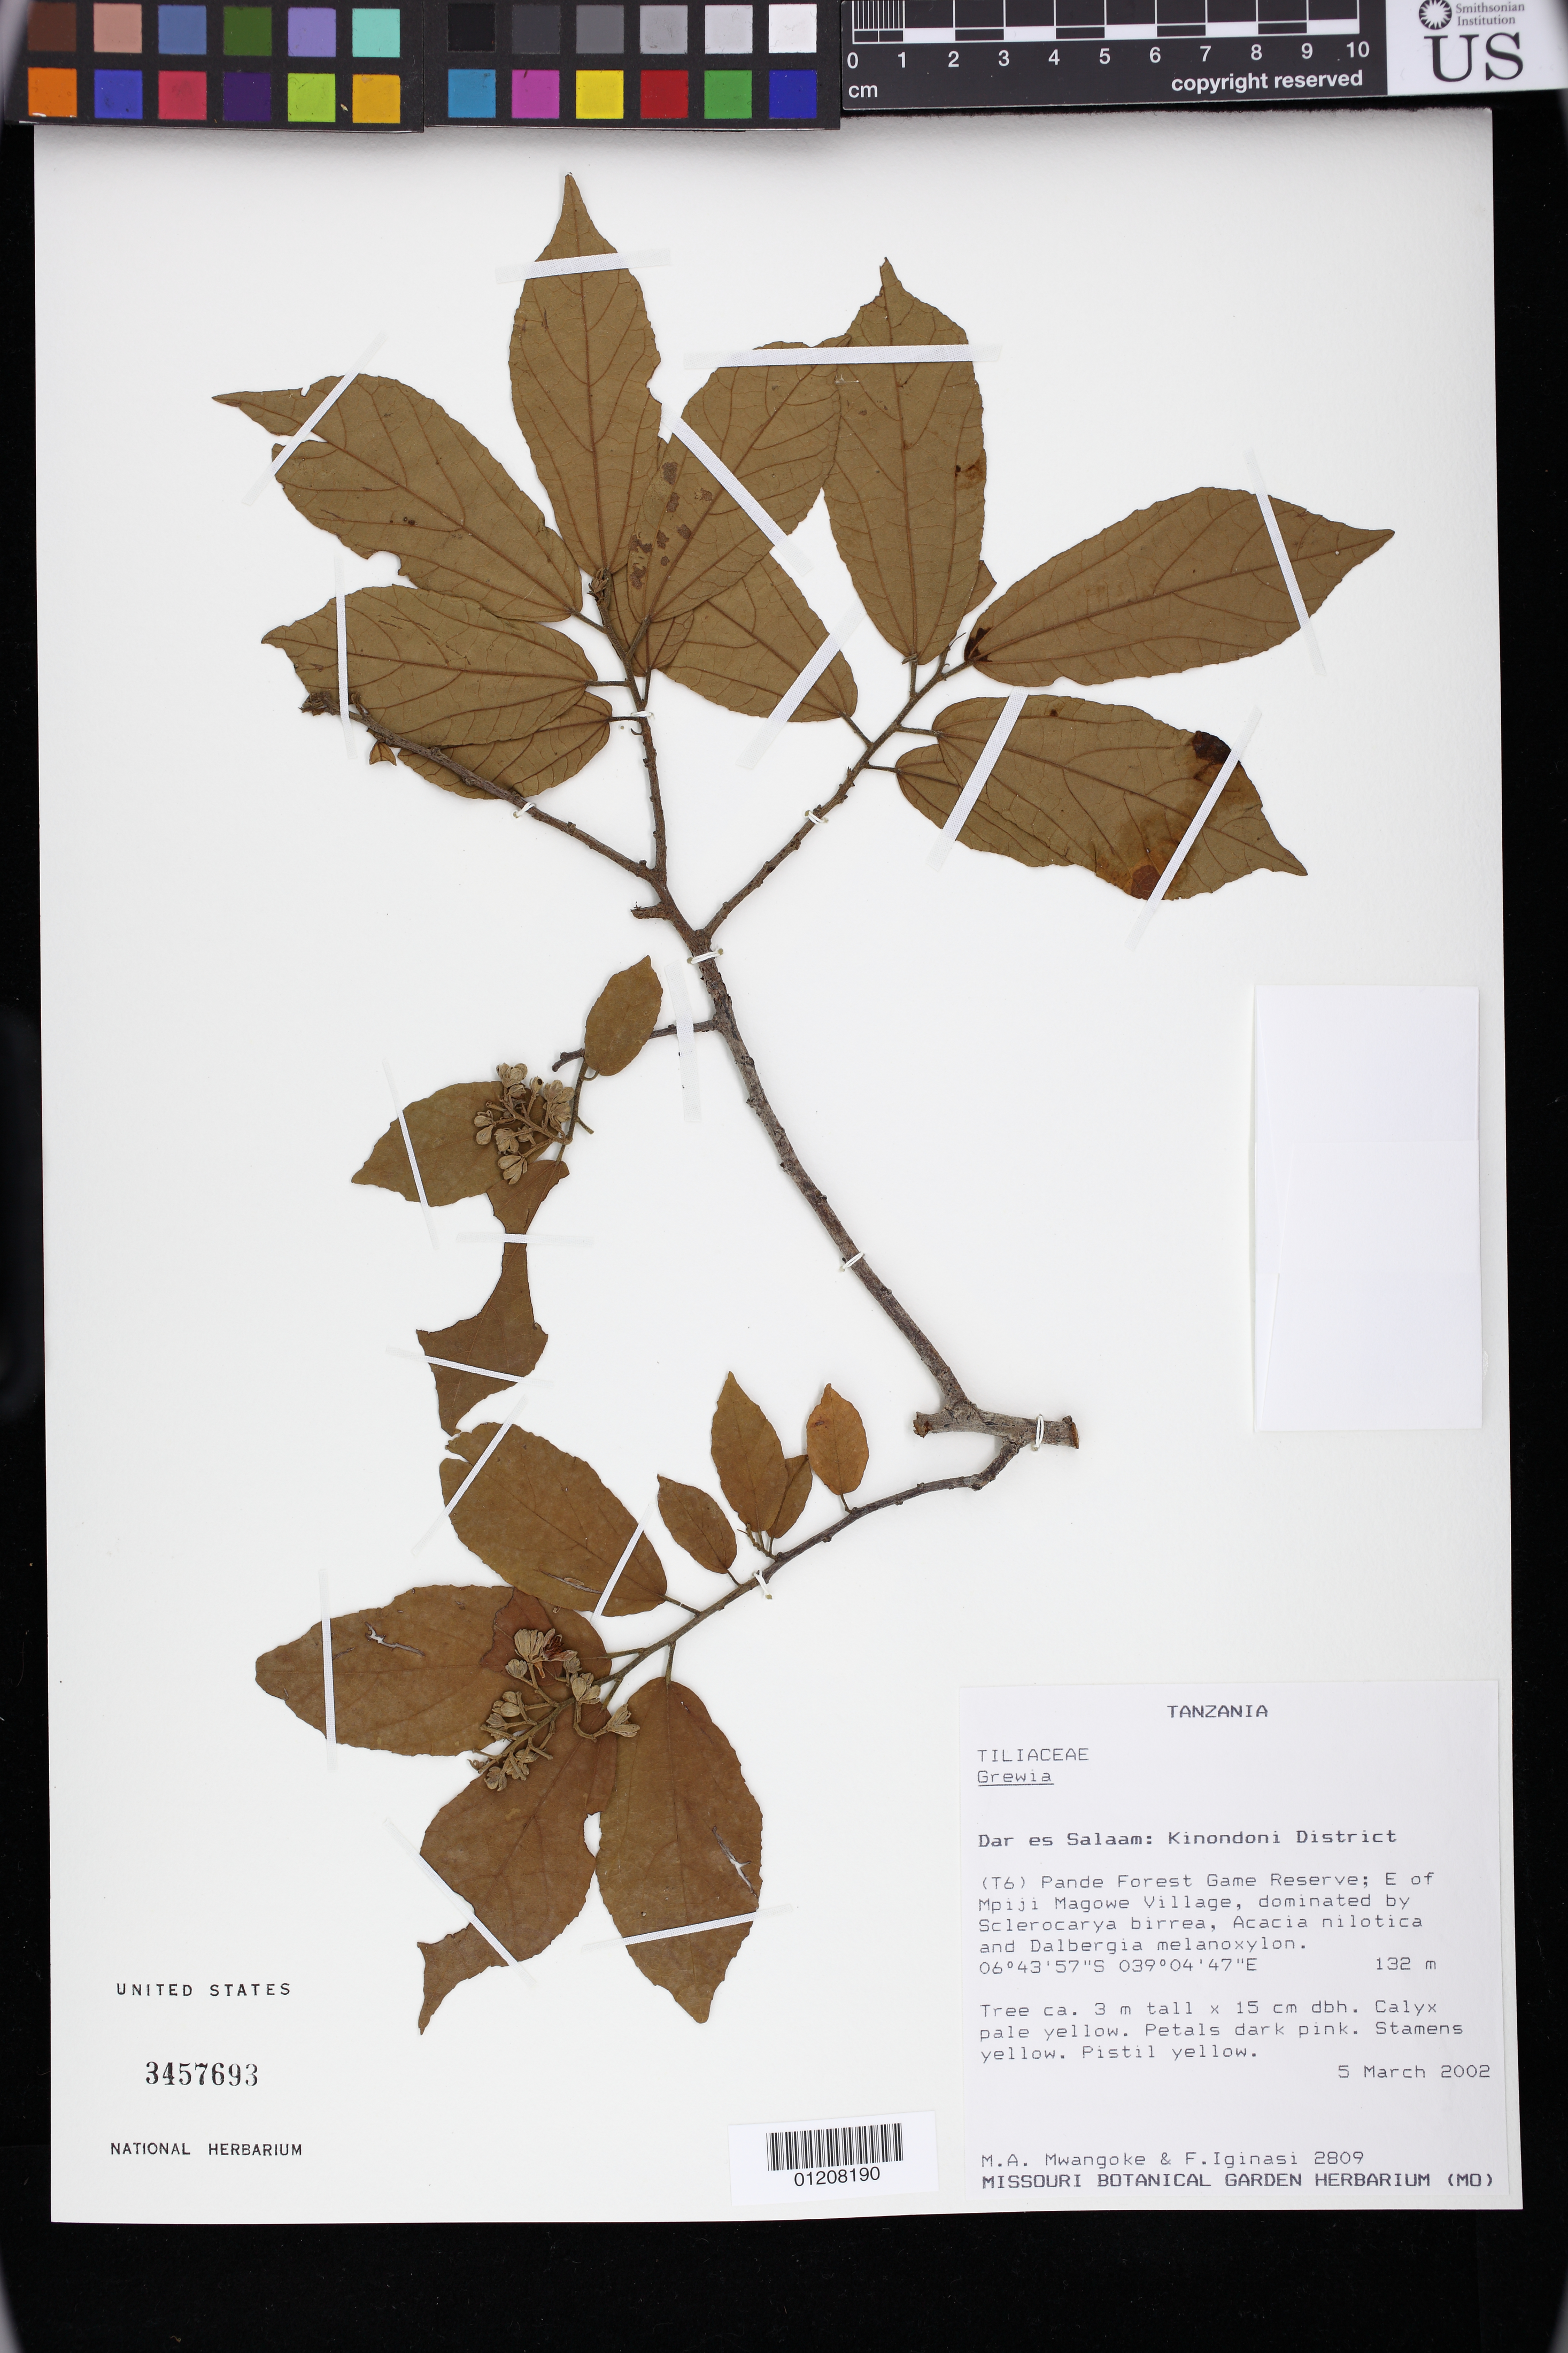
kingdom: Plantae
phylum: Tracheophyta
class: Magnoliopsida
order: Malvales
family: Malvaceae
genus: Grewia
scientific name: Grewia sp.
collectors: M. Mwangoke & F. Iginasi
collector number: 2809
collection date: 2002-03-05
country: Tanzania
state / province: Dar es Salaam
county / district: Kinondoni District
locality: (T6) Pande Forest Game Reserve; E of Mpiji Magowe Village, dominated by Sclerocarya birrea, Acacia nilotica and Dalbergia malanoxylon.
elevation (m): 132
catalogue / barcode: US 3457693